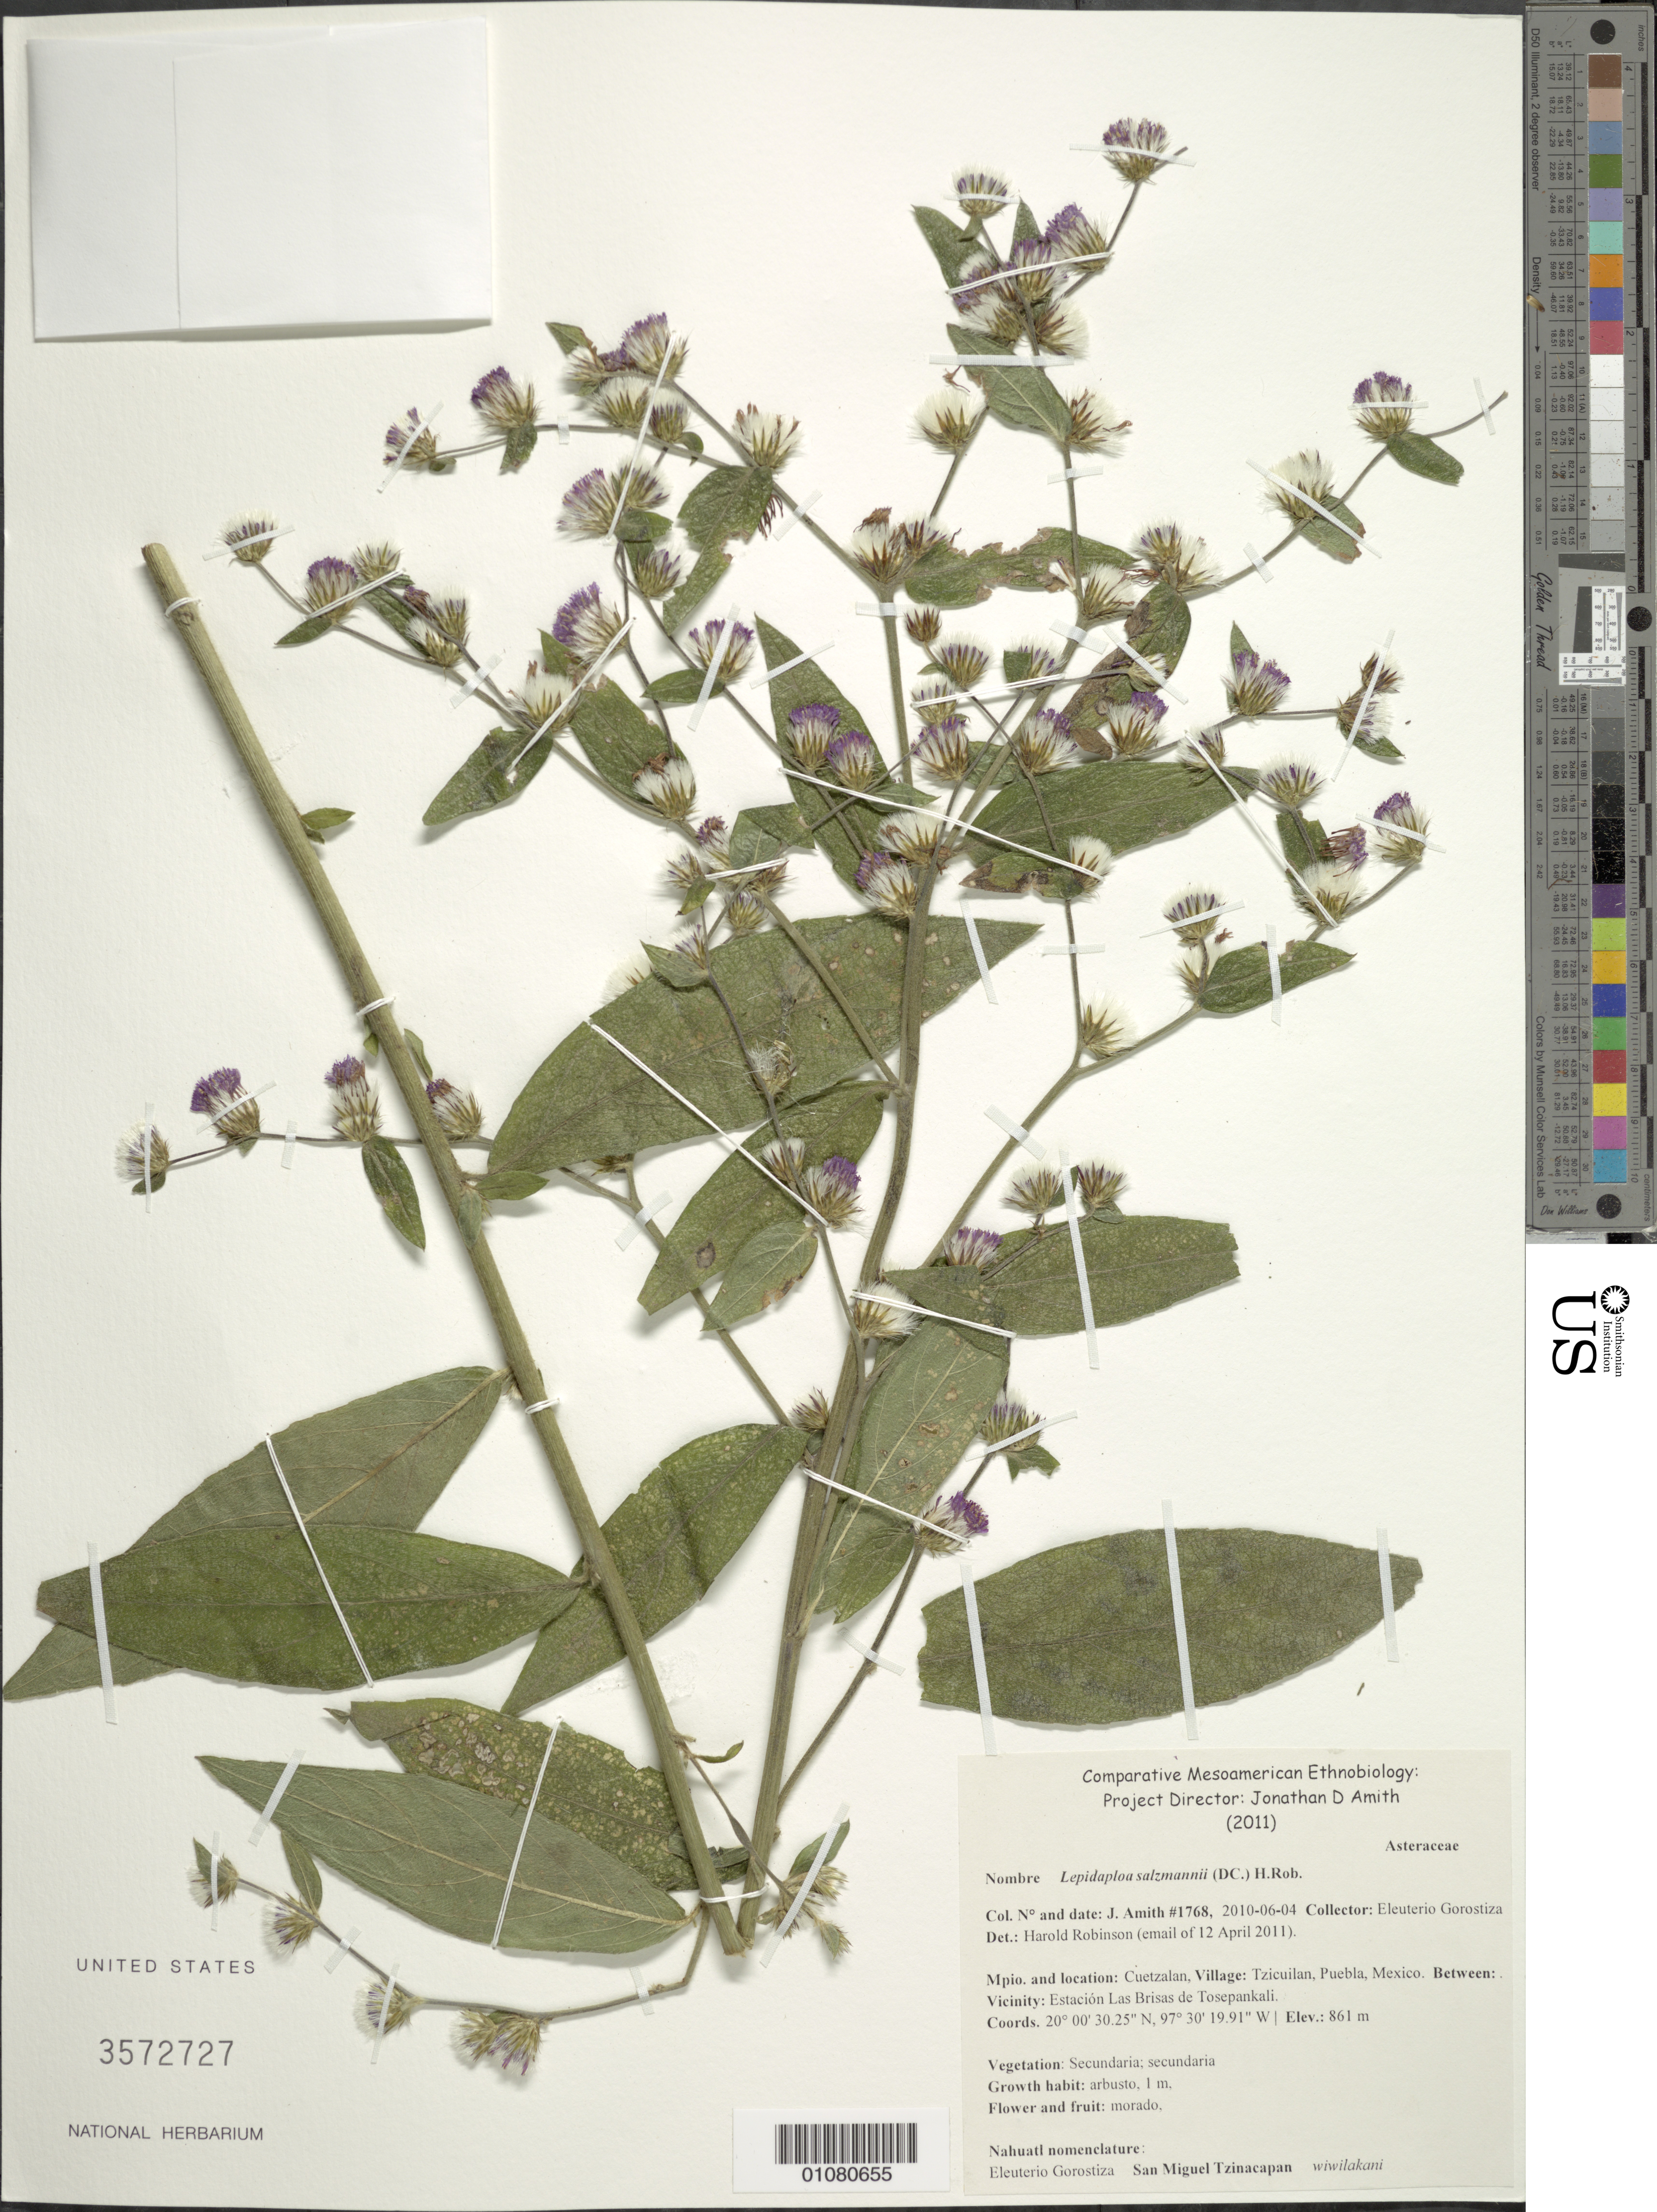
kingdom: Plantae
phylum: Tracheophyta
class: Magnoliopsida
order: Asterales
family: Asteraceae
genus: Lepidaploa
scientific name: Lepidaploa salzmannii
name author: (DC.) H. Rob.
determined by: Robinson, Harold E., (US)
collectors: J. D. Amith & E. Gorostiza S.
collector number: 1768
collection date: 2010-06-04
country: Mexico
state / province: Puebla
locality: Tzicuilan, Cuetzalan. Vic estacion Las Brisas de Tosepankali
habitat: Vegetation secundaria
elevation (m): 861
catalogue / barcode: US 3572727